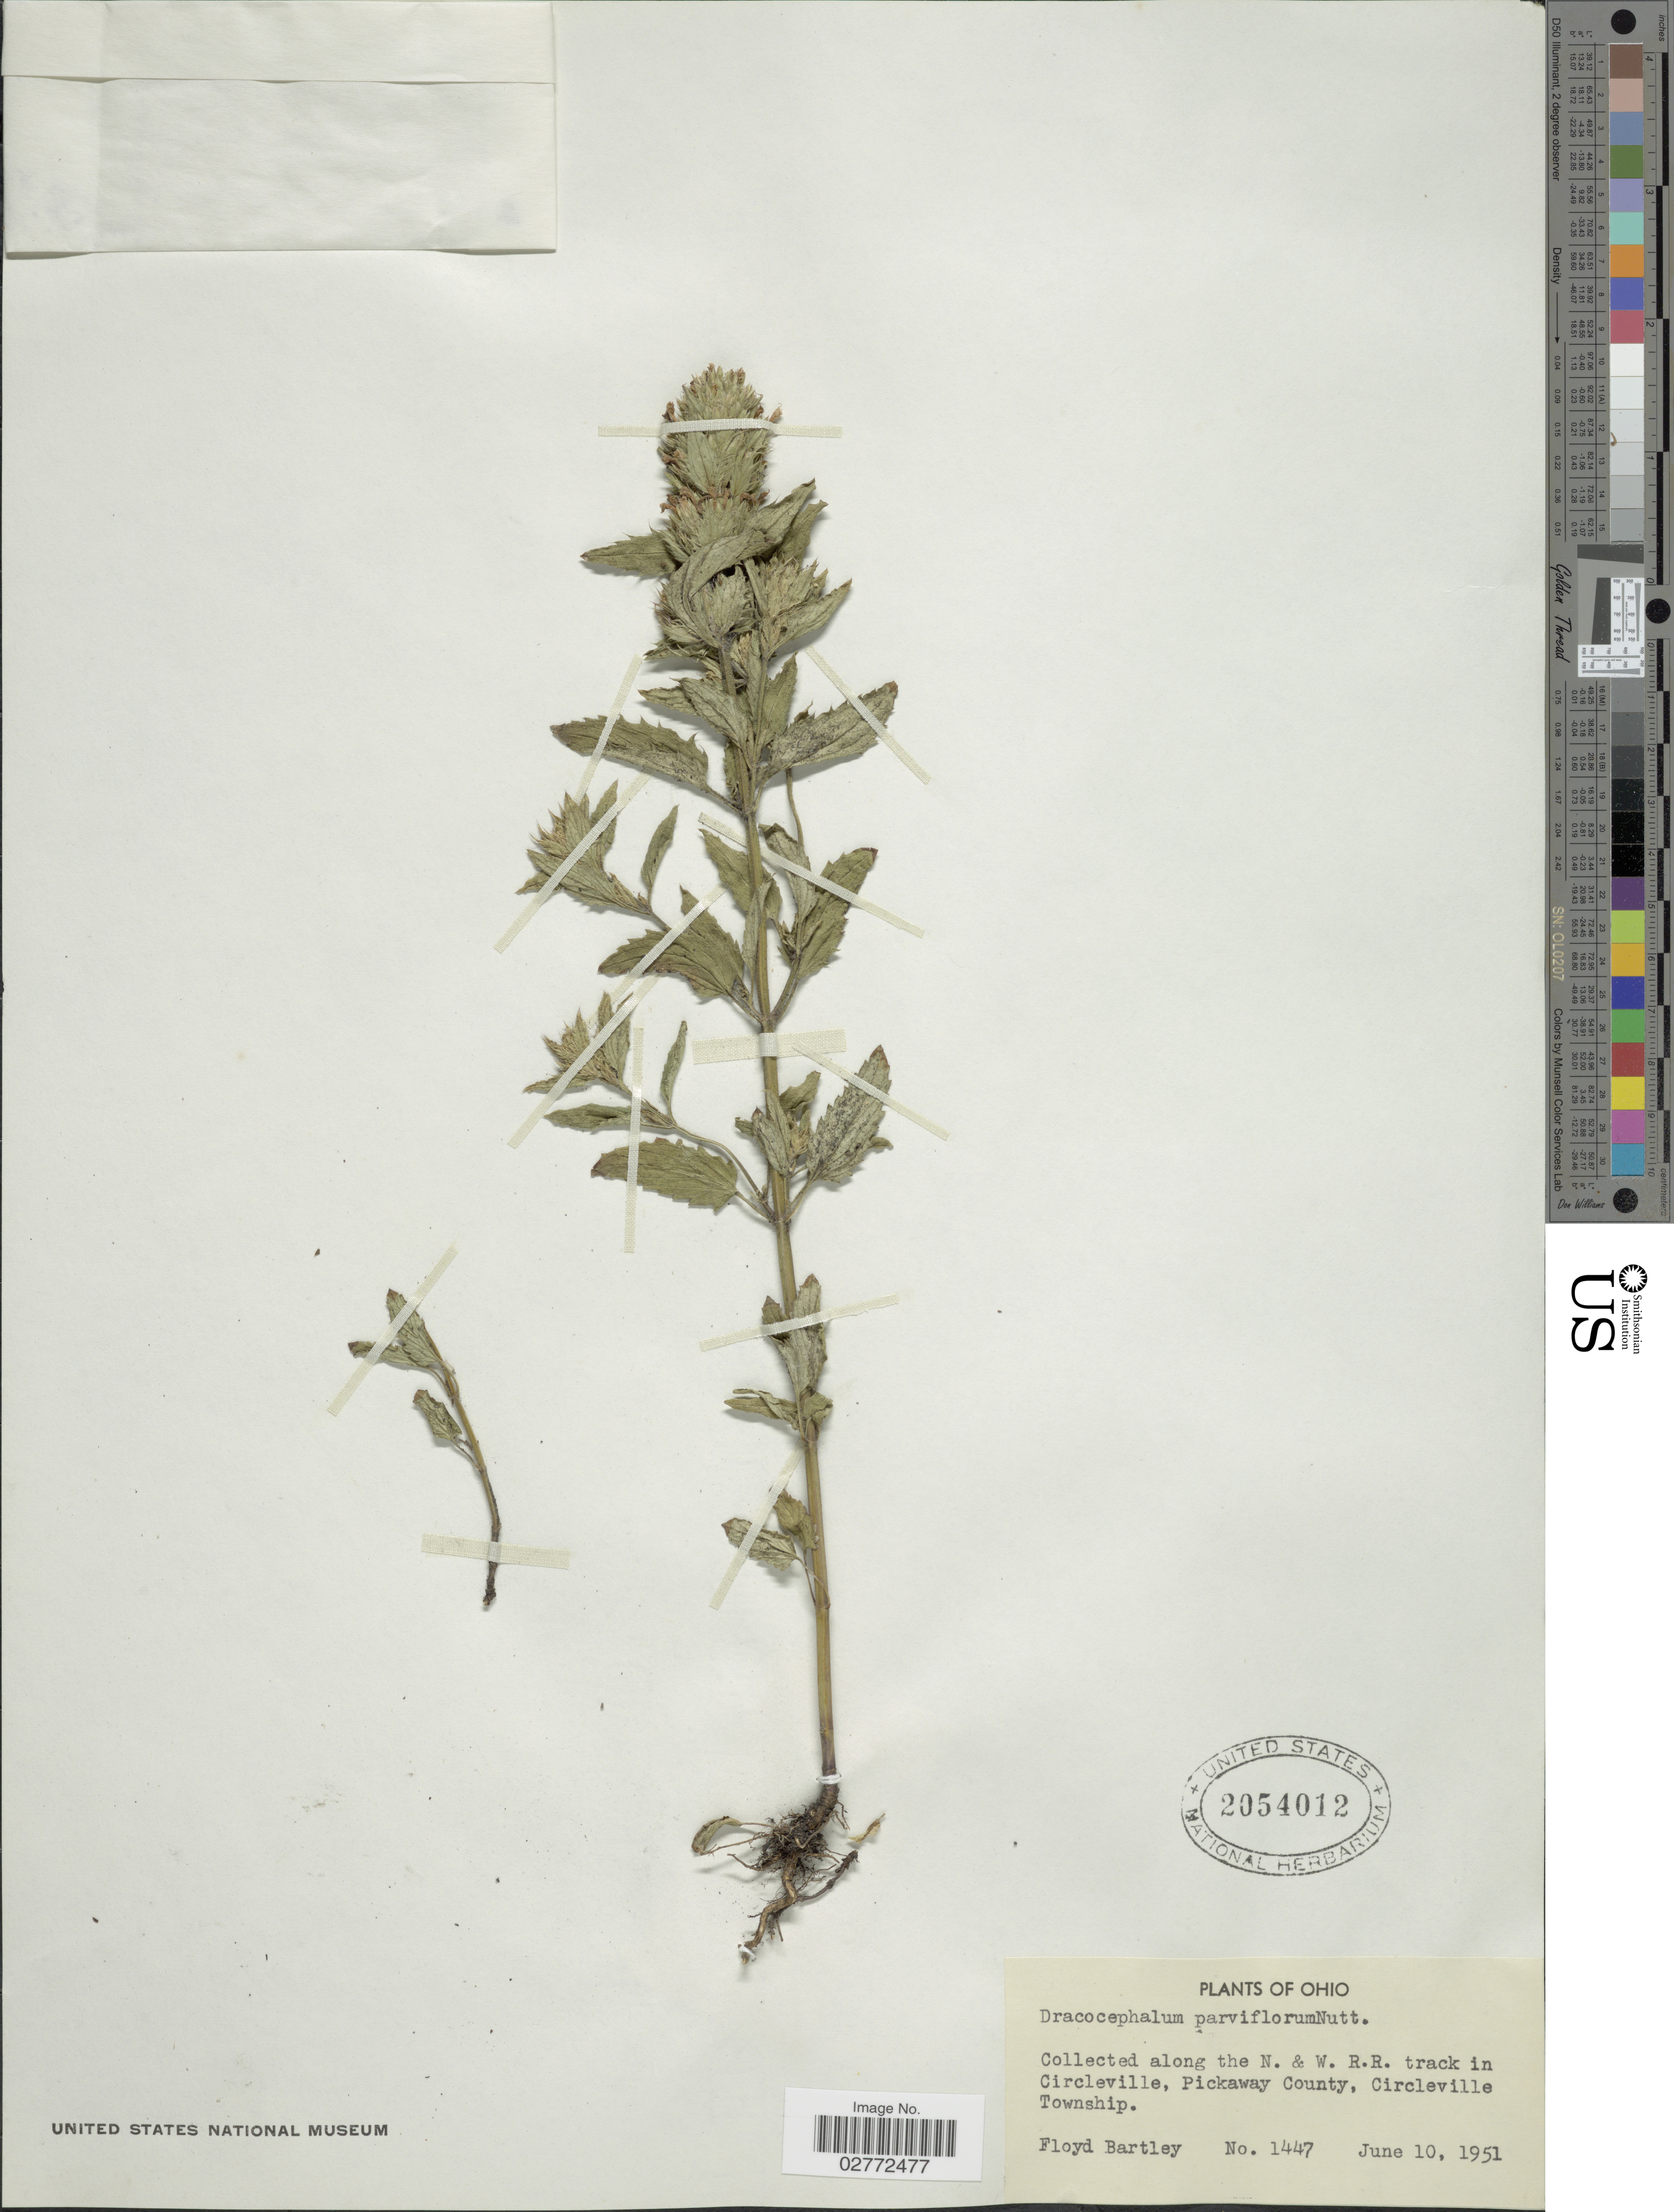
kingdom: Plantae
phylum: Tracheophyta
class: Magnoliopsida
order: Lamiales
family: Lamiaceae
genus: Dracocephalum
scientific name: Dracocephalum parviflorum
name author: Nutt.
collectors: F. Bartley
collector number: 1447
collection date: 1951-06-10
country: United States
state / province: Ohio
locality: Along the N. & W. R.R. track in Circleville, Pickaway County, Circleville Township.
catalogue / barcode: US 2054012